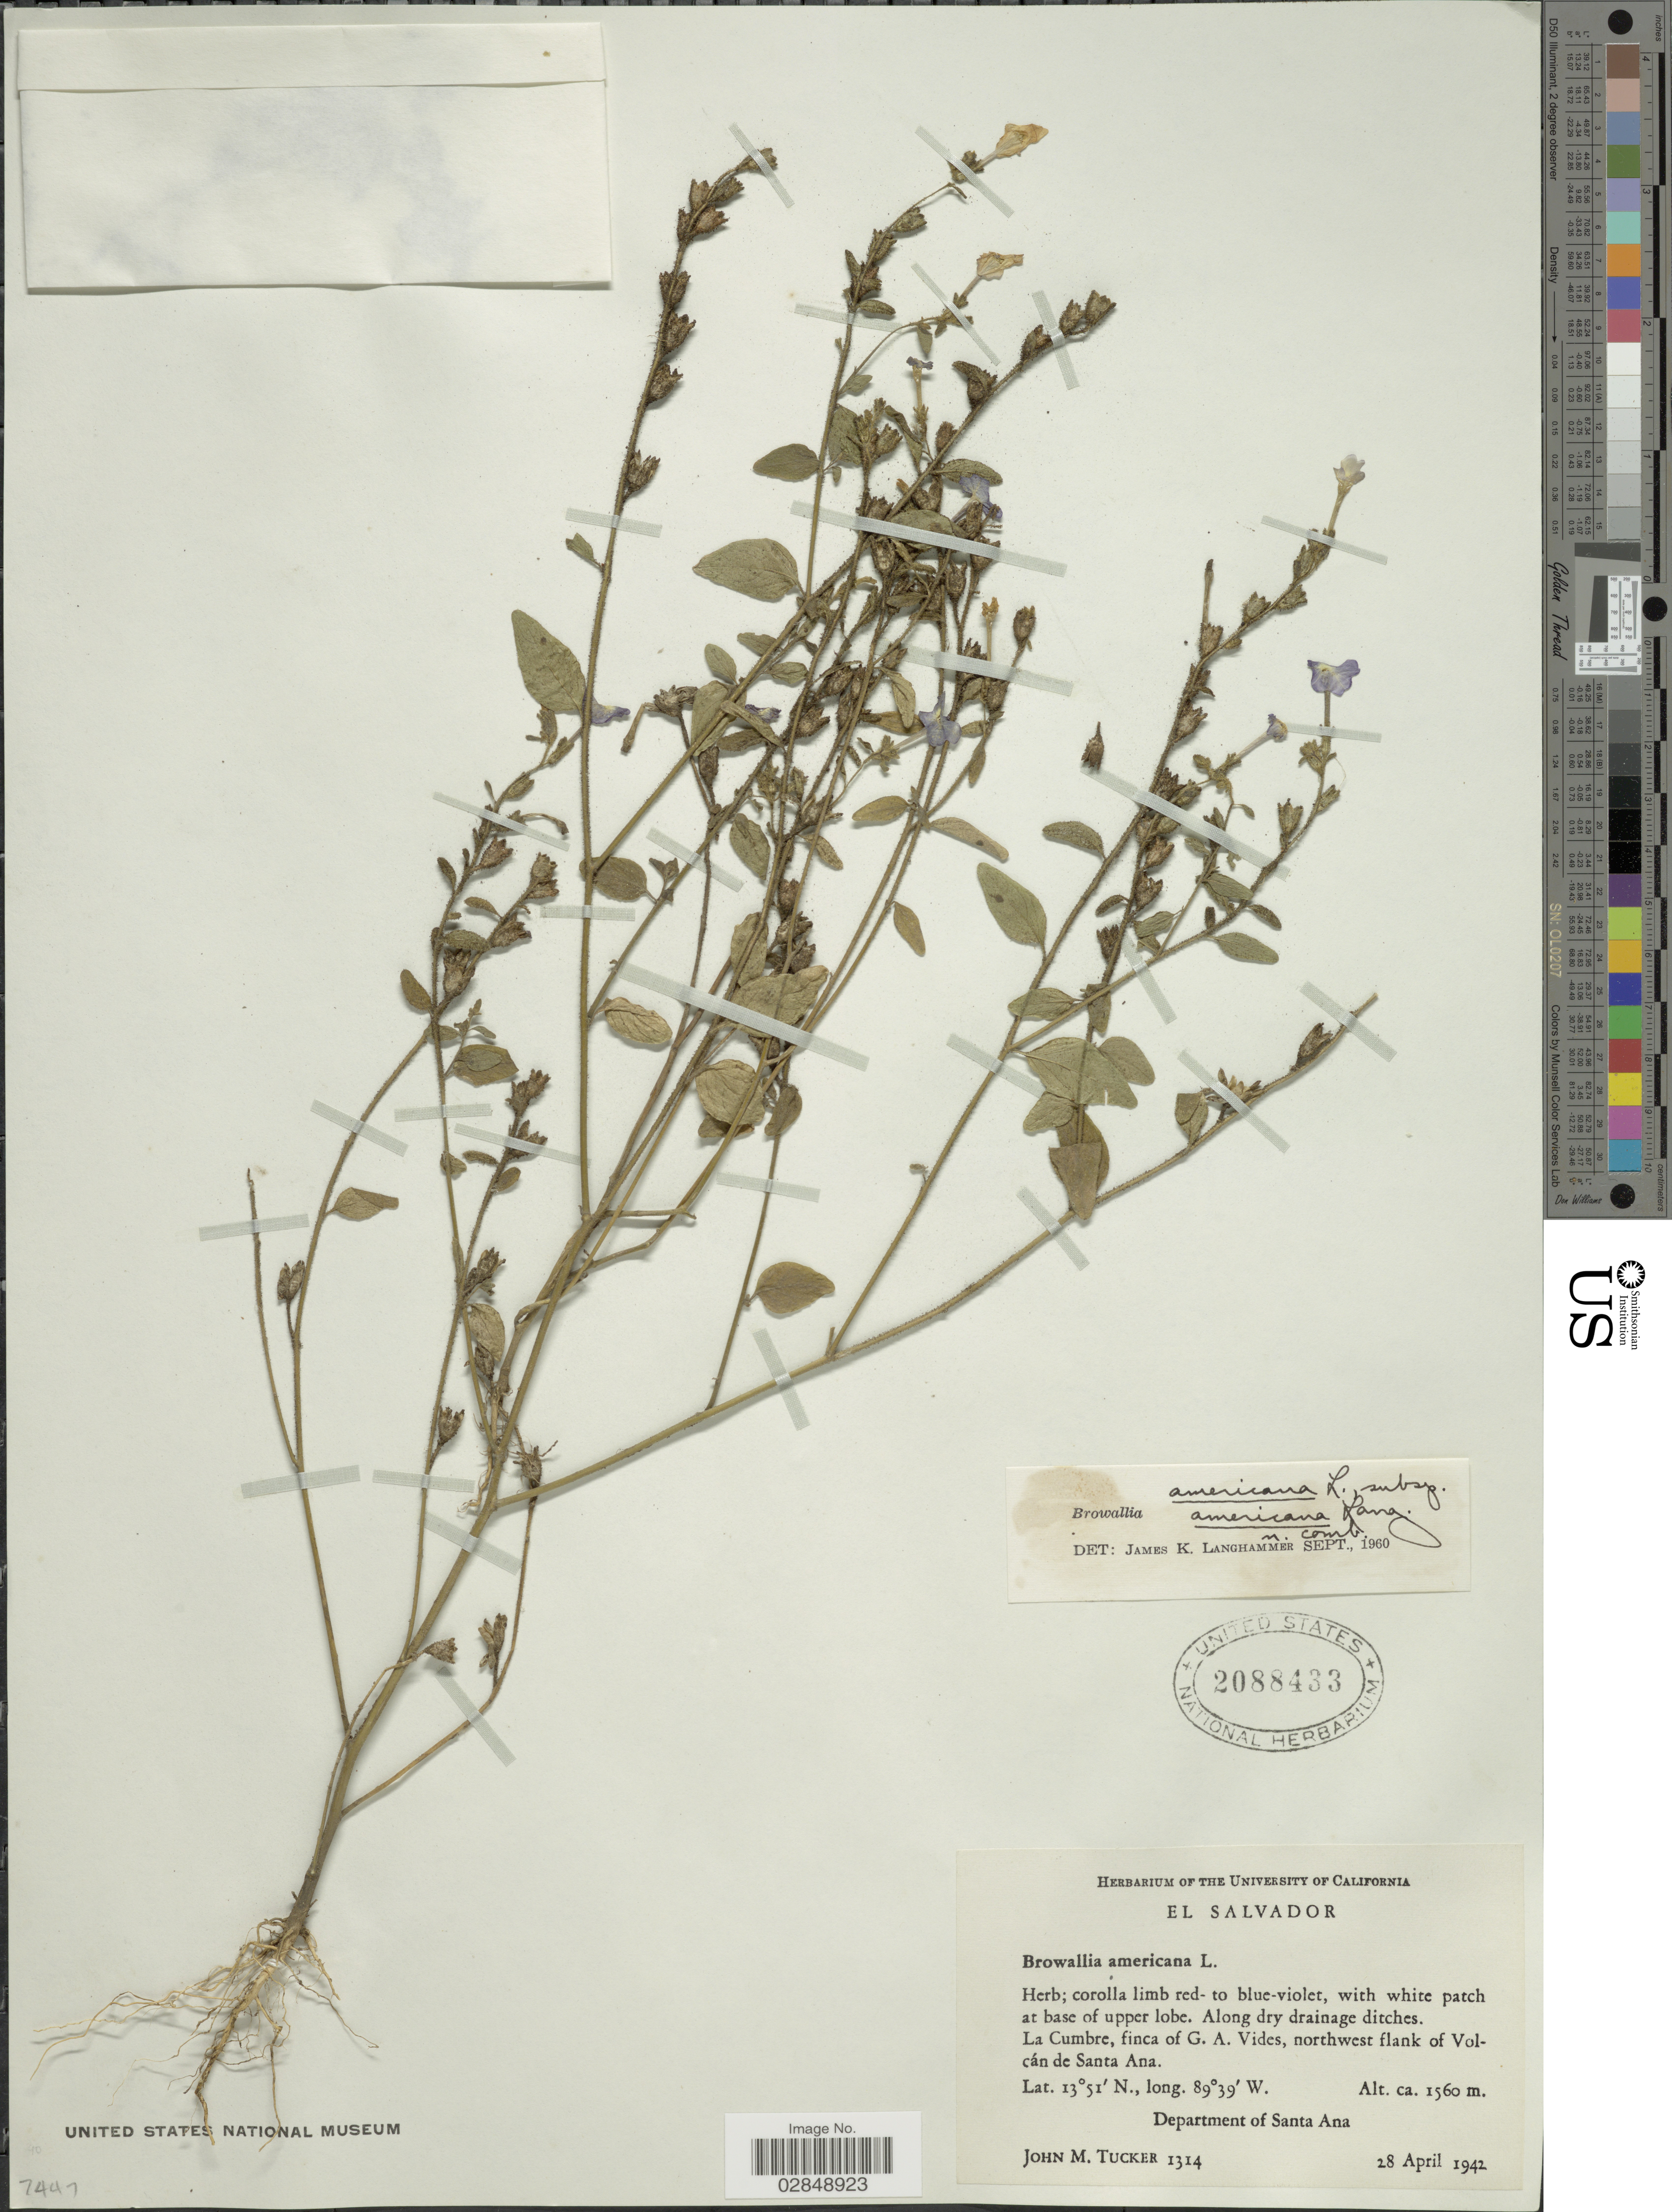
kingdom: Plantae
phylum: Tracheophyta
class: Magnoliopsida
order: Solanales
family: Solanaceae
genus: Browallia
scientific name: Browallia americana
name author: L.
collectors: J. M. Tucker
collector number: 1314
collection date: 1942-04-28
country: El Salvador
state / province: Santa Ana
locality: La Cumbre, finca of G.A. Vides, northwest flank of Volcán de Santa Ana. Department of Santa Ana.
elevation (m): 1560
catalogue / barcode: US 2088433